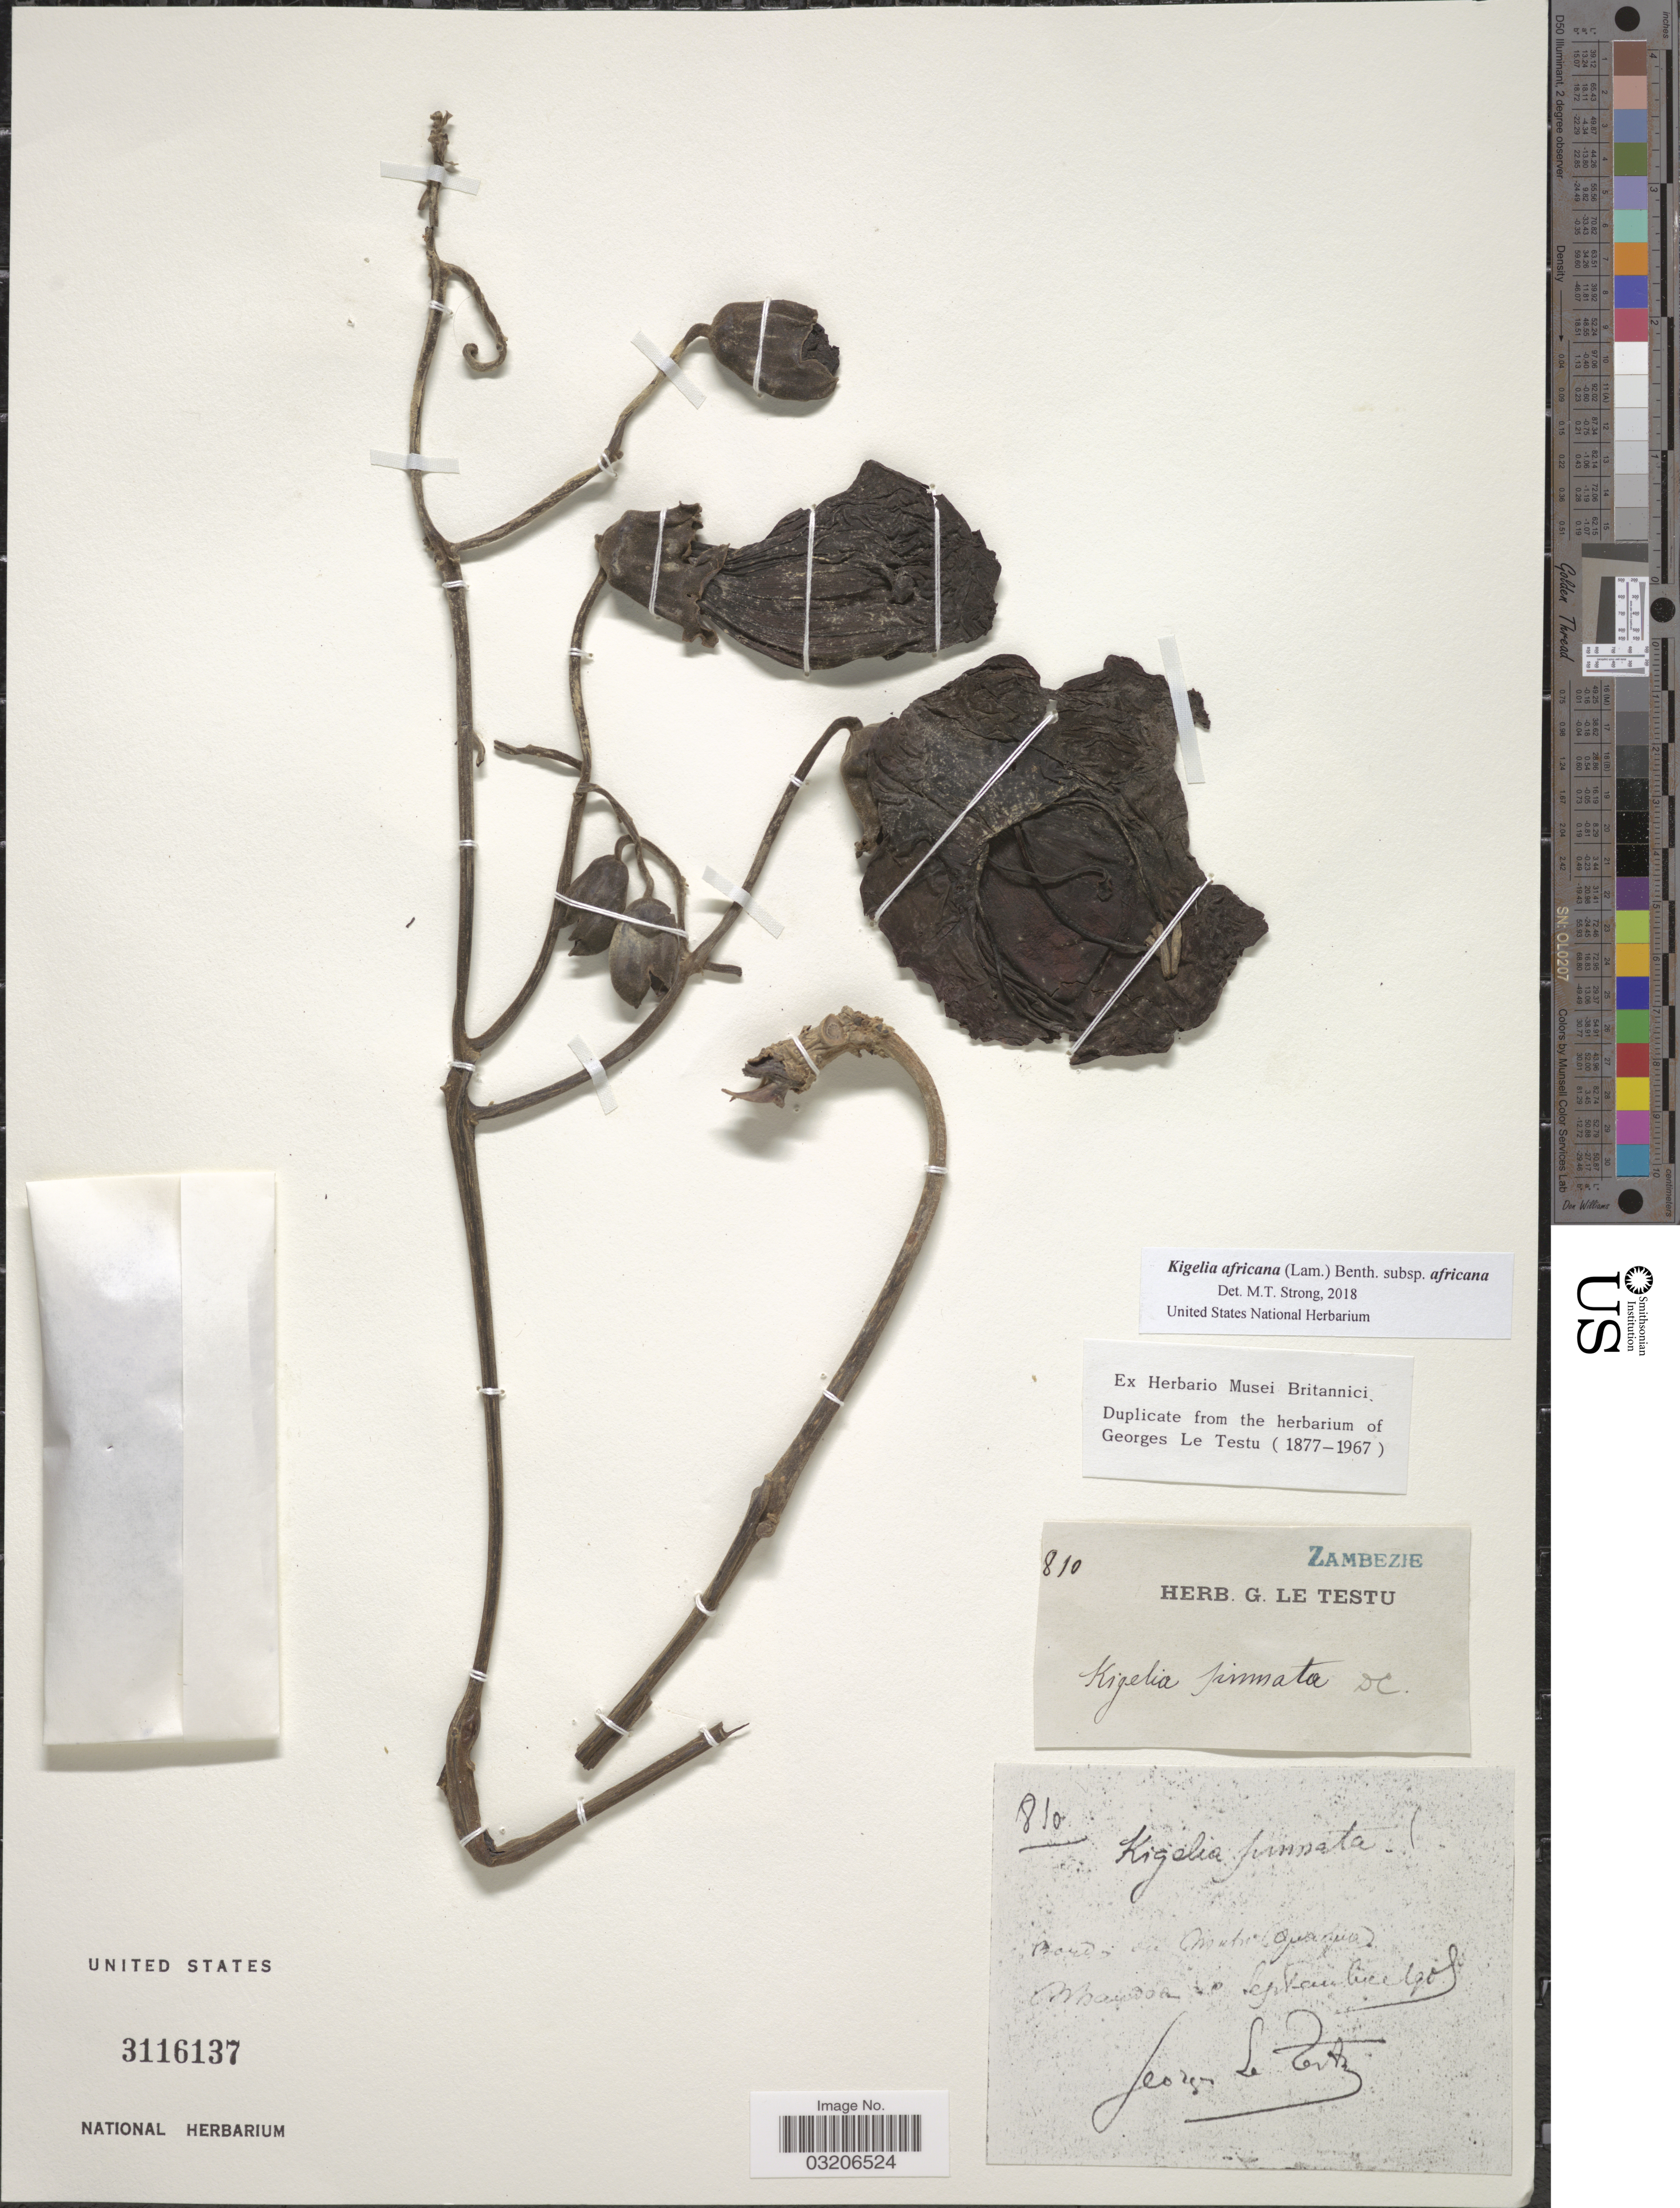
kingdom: Plantae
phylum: Tracheophyta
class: Magnoliopsida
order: Lamiales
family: Bignoniaceae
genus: Kigelia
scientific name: Kigelia africana subsp. africana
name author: (Lam.) Benth.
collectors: G. Le Testu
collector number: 810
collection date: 1905-09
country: Mozambique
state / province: Zambézia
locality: Bords du Mutu (quaqua) Mandoa.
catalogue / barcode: US 3116137